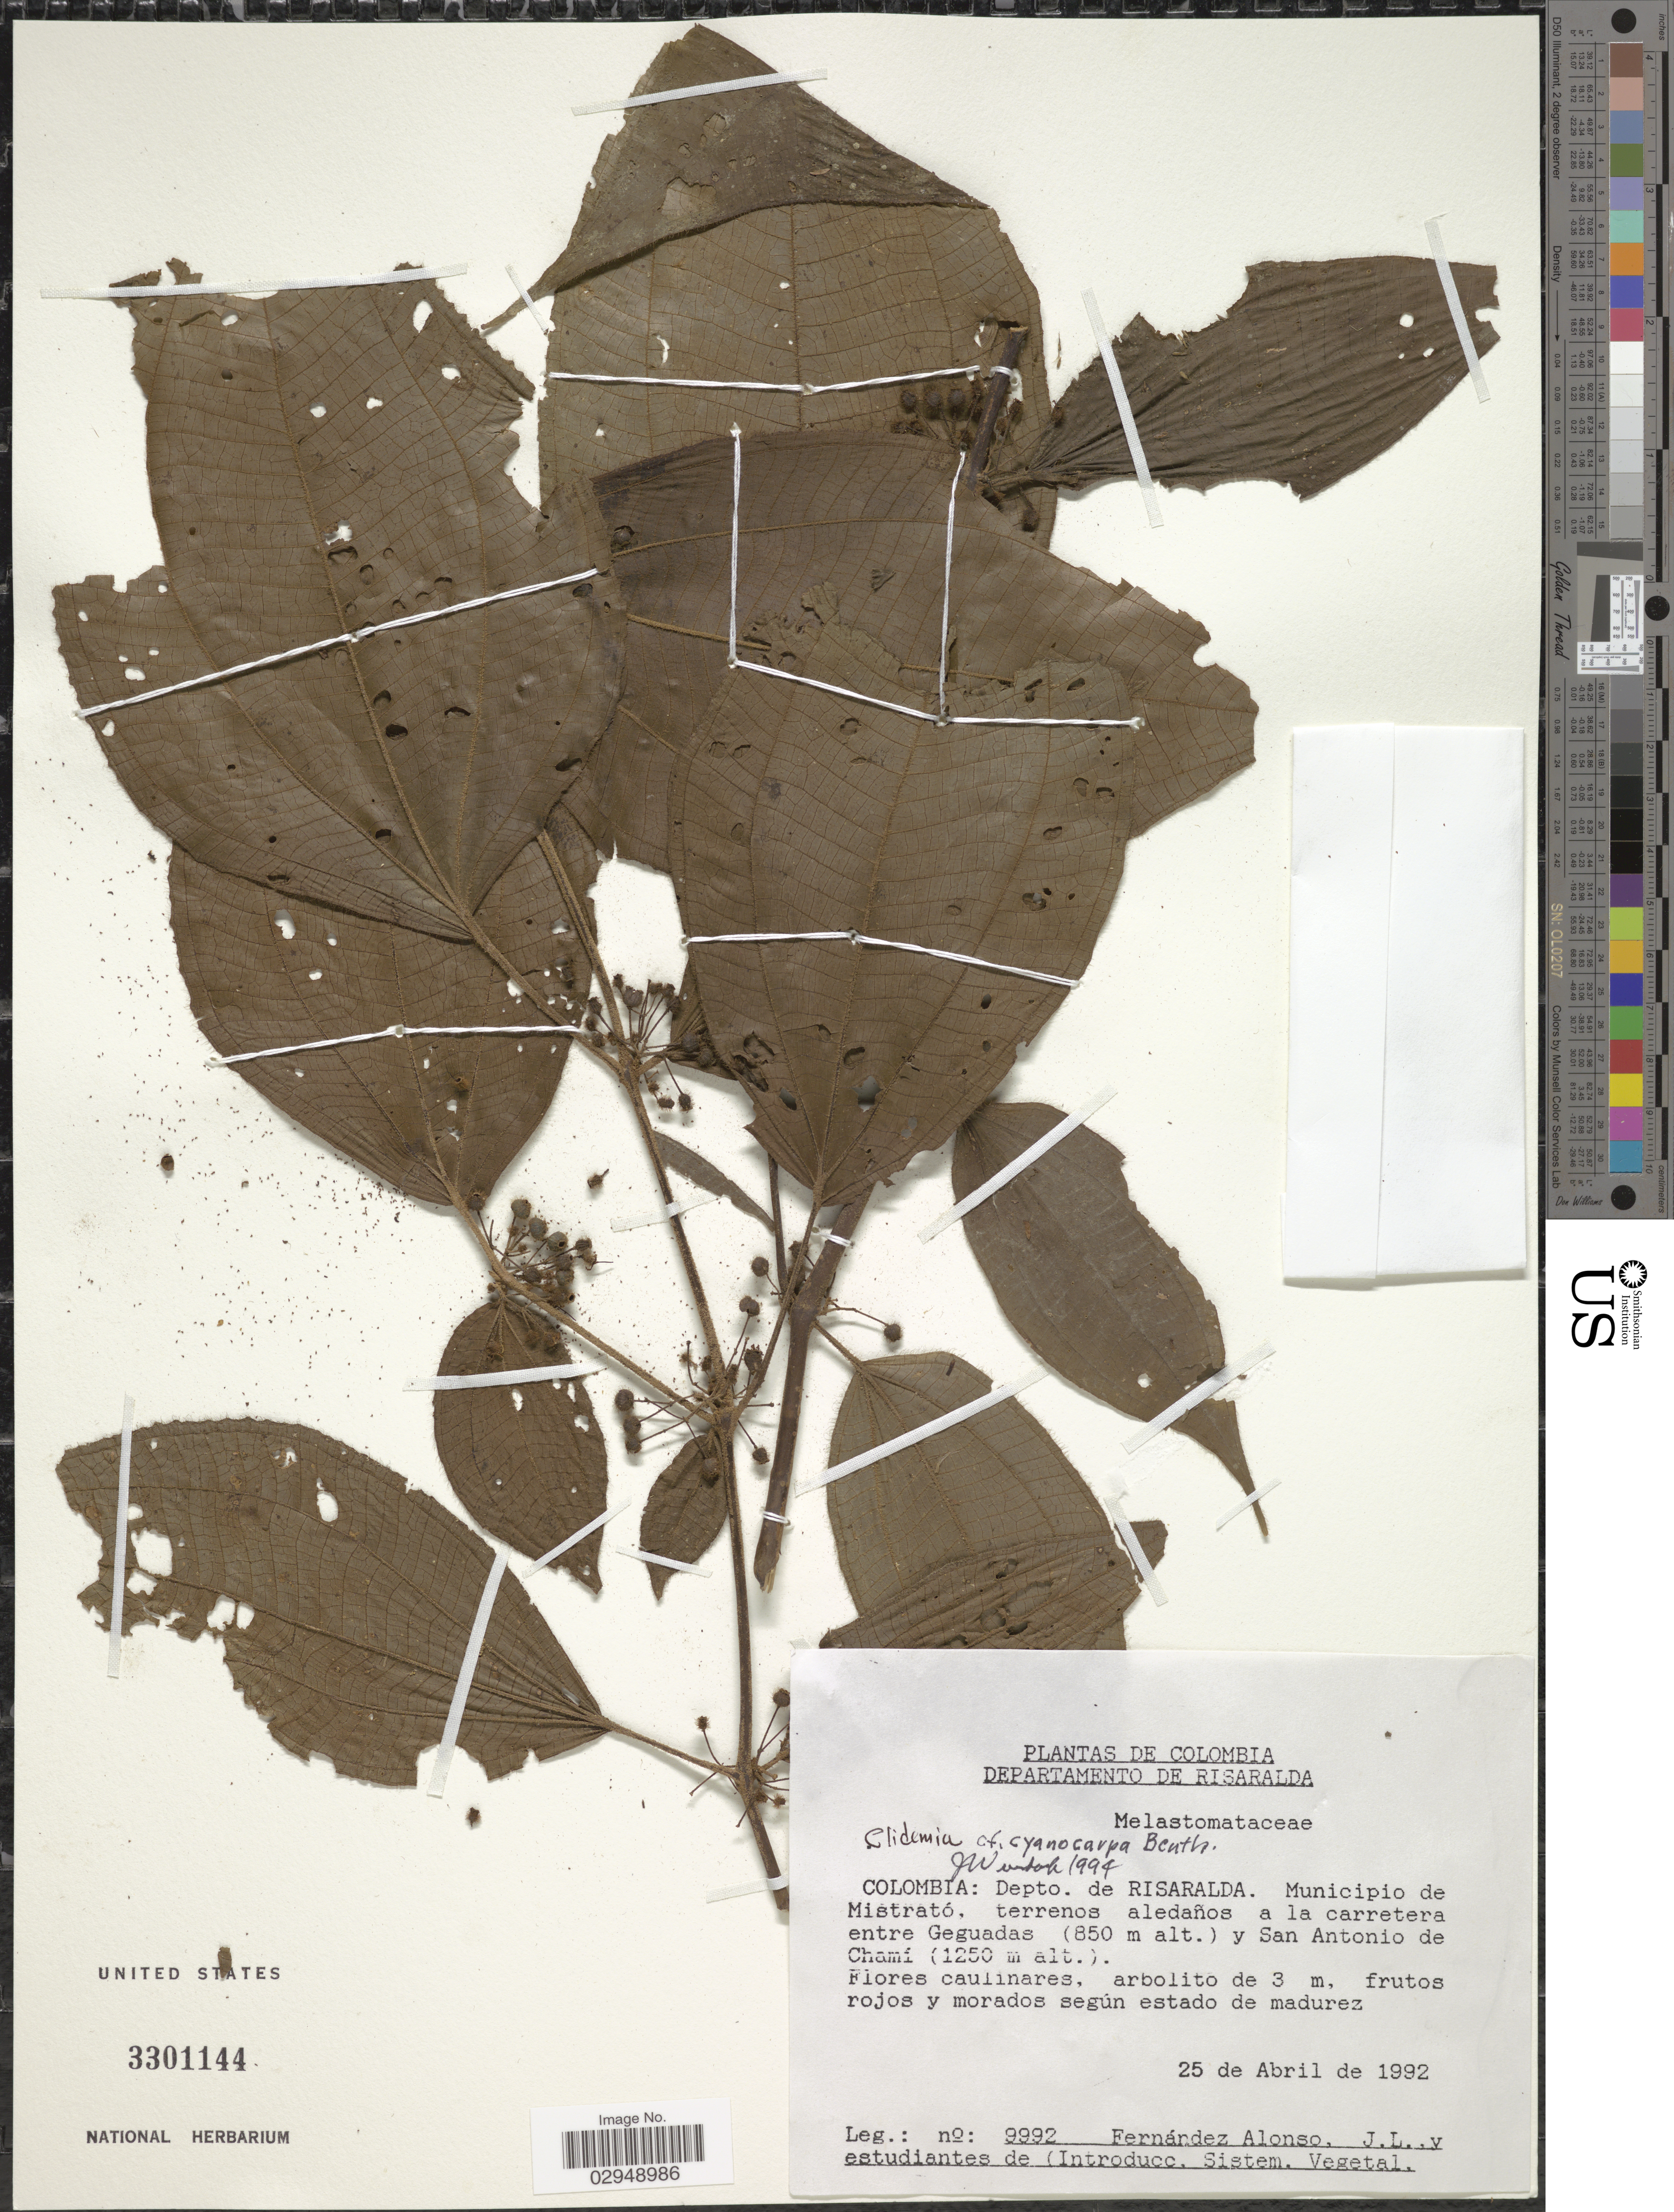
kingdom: Plantae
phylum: Tracheophyta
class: Magnoliopsida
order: Myrtales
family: Melastomataceae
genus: Clidemia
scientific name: Clidemia cyanocarpa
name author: Benth.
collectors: J. L. Fernández-Alonso & et al.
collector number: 9992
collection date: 1992-04-25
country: Colombia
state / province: Risaralda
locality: Departamento de Risaralda. Municipio de Mistrató, terrenos aledaños a la carretera entre Geguadas y San Antonio de Chamí.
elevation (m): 850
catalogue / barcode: US 3301144